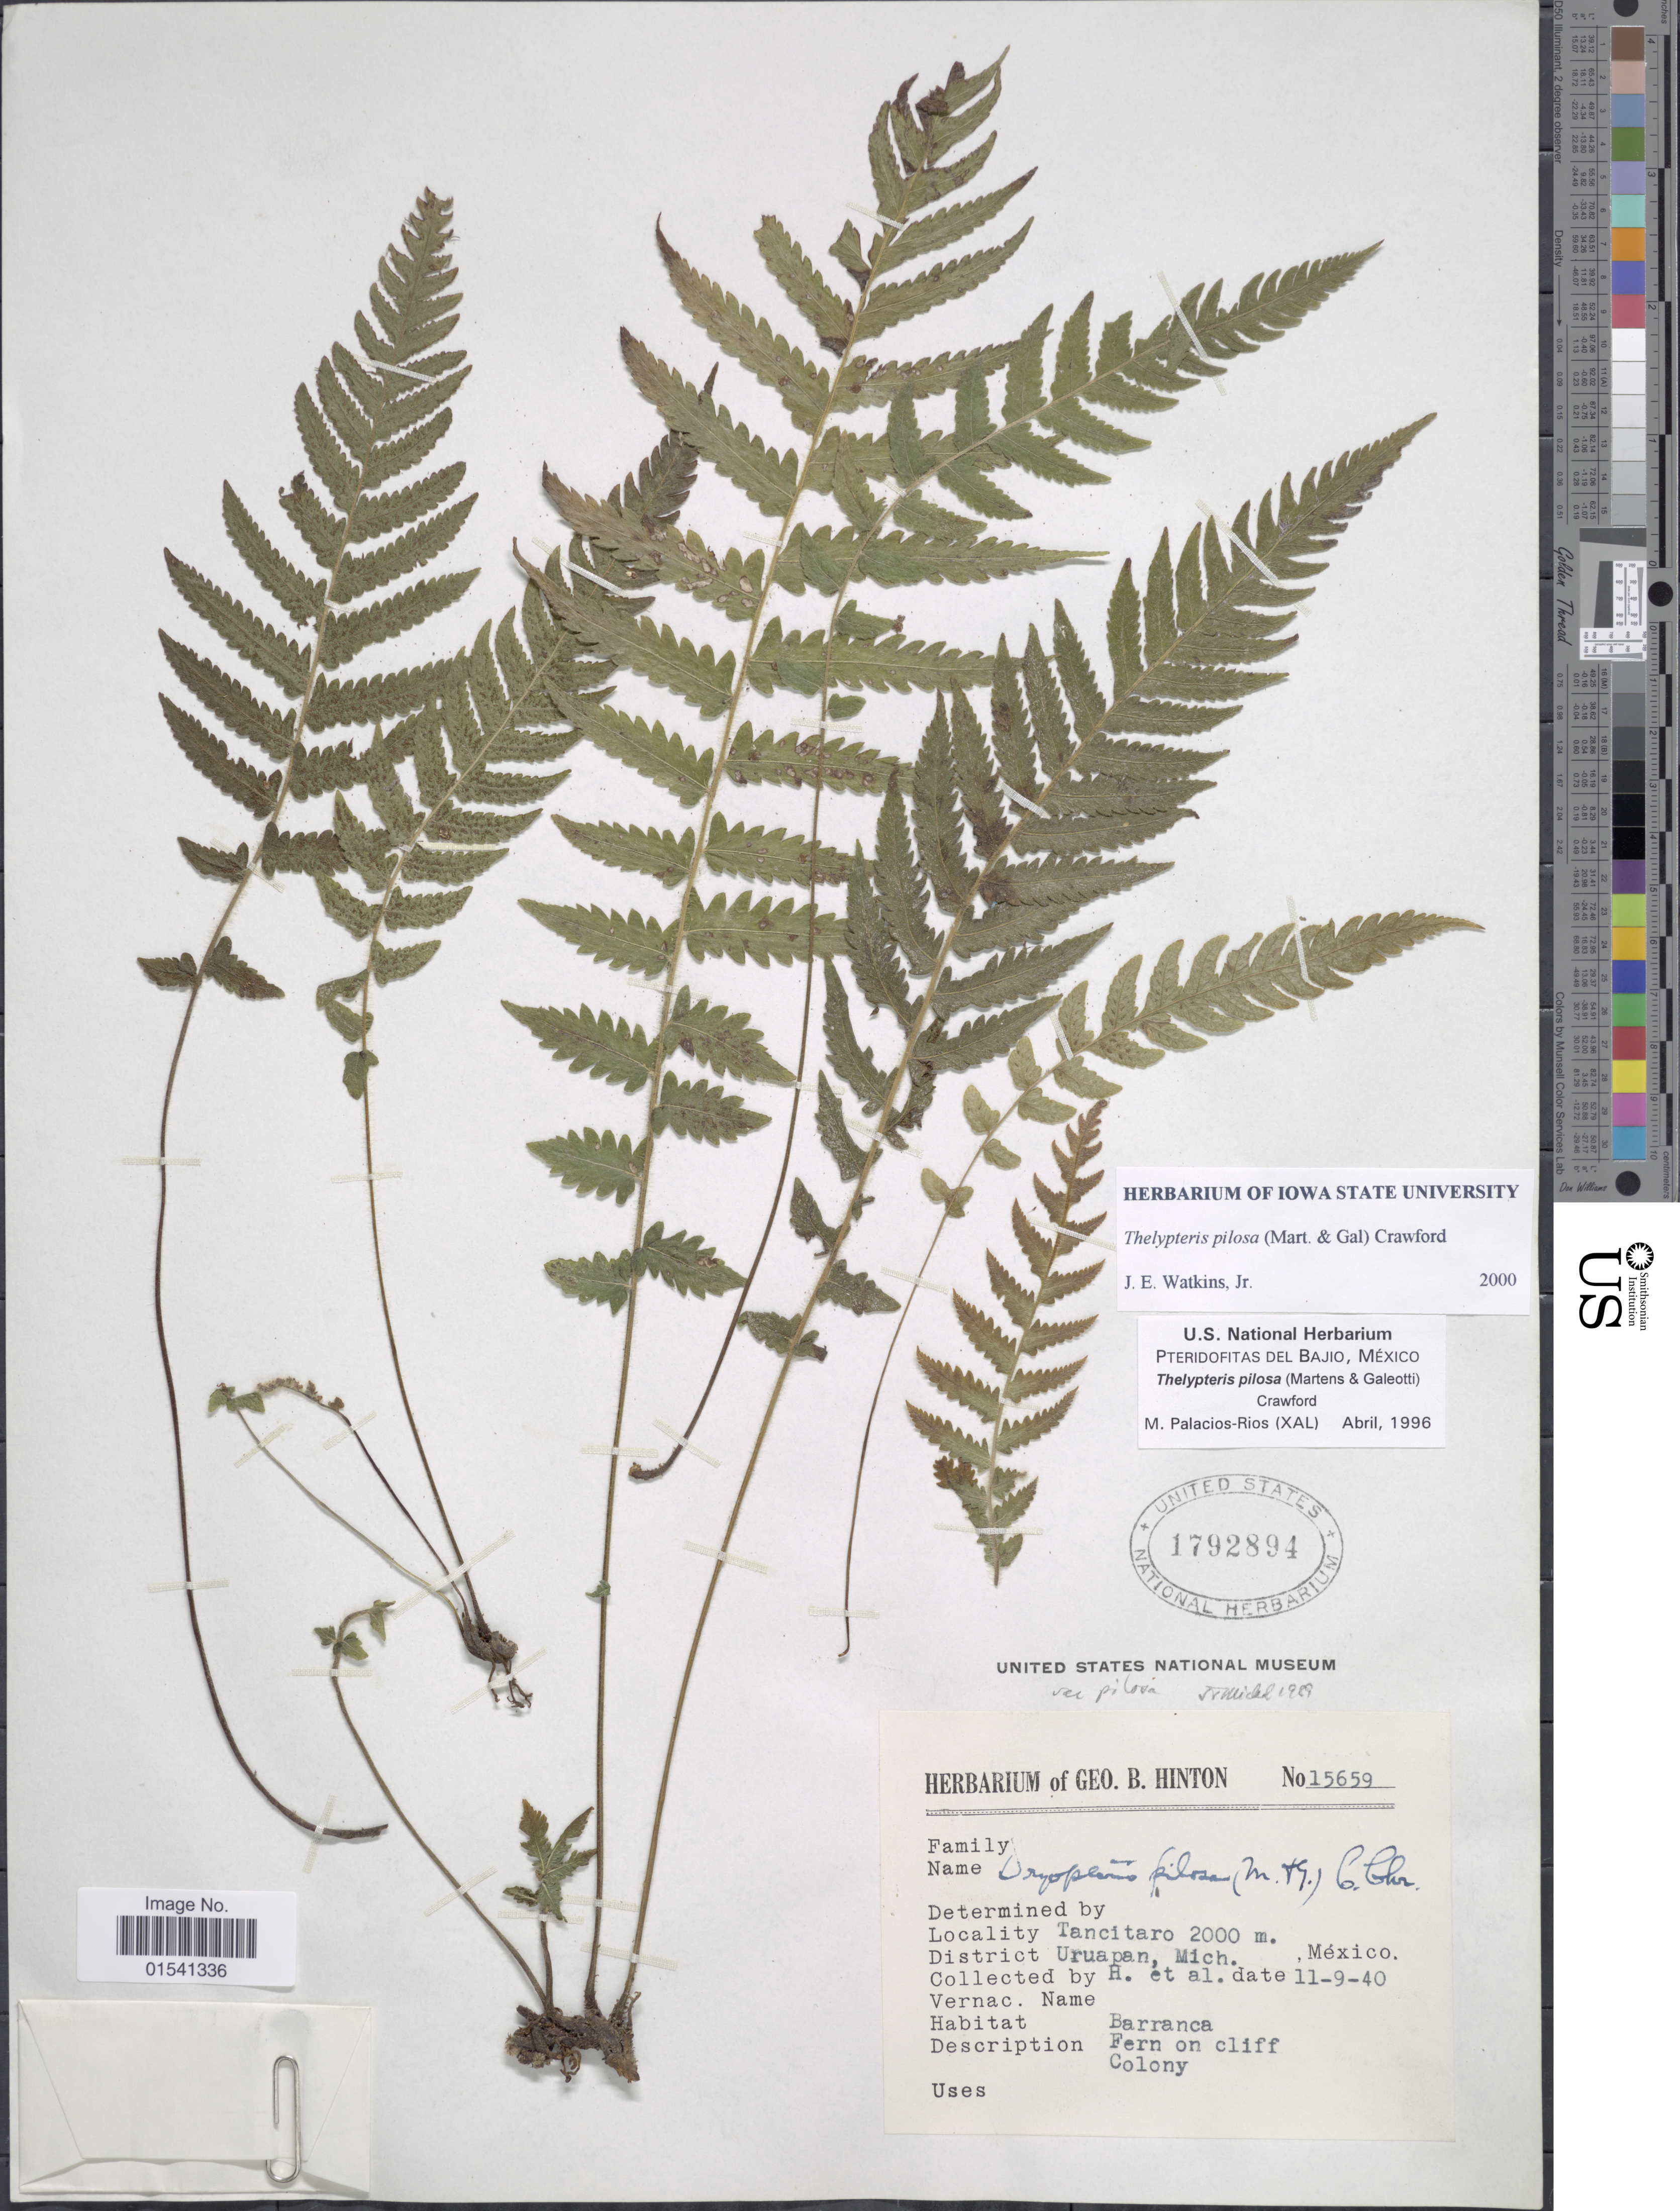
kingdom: Plantae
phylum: Tracheophyta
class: Polypodiopsida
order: Polypodiales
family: Thelypteridaceae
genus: Stegnogramma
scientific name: Stegnogramma pilosa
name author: (M. Martens & Galeotti) K. Iwats.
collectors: G. B. Hinton & et al.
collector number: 15659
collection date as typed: Transcribed d/m/y: 11/9/40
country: Mexico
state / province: Michoacán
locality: Tancitaro, District Uruapan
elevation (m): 2000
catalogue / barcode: US 1792894